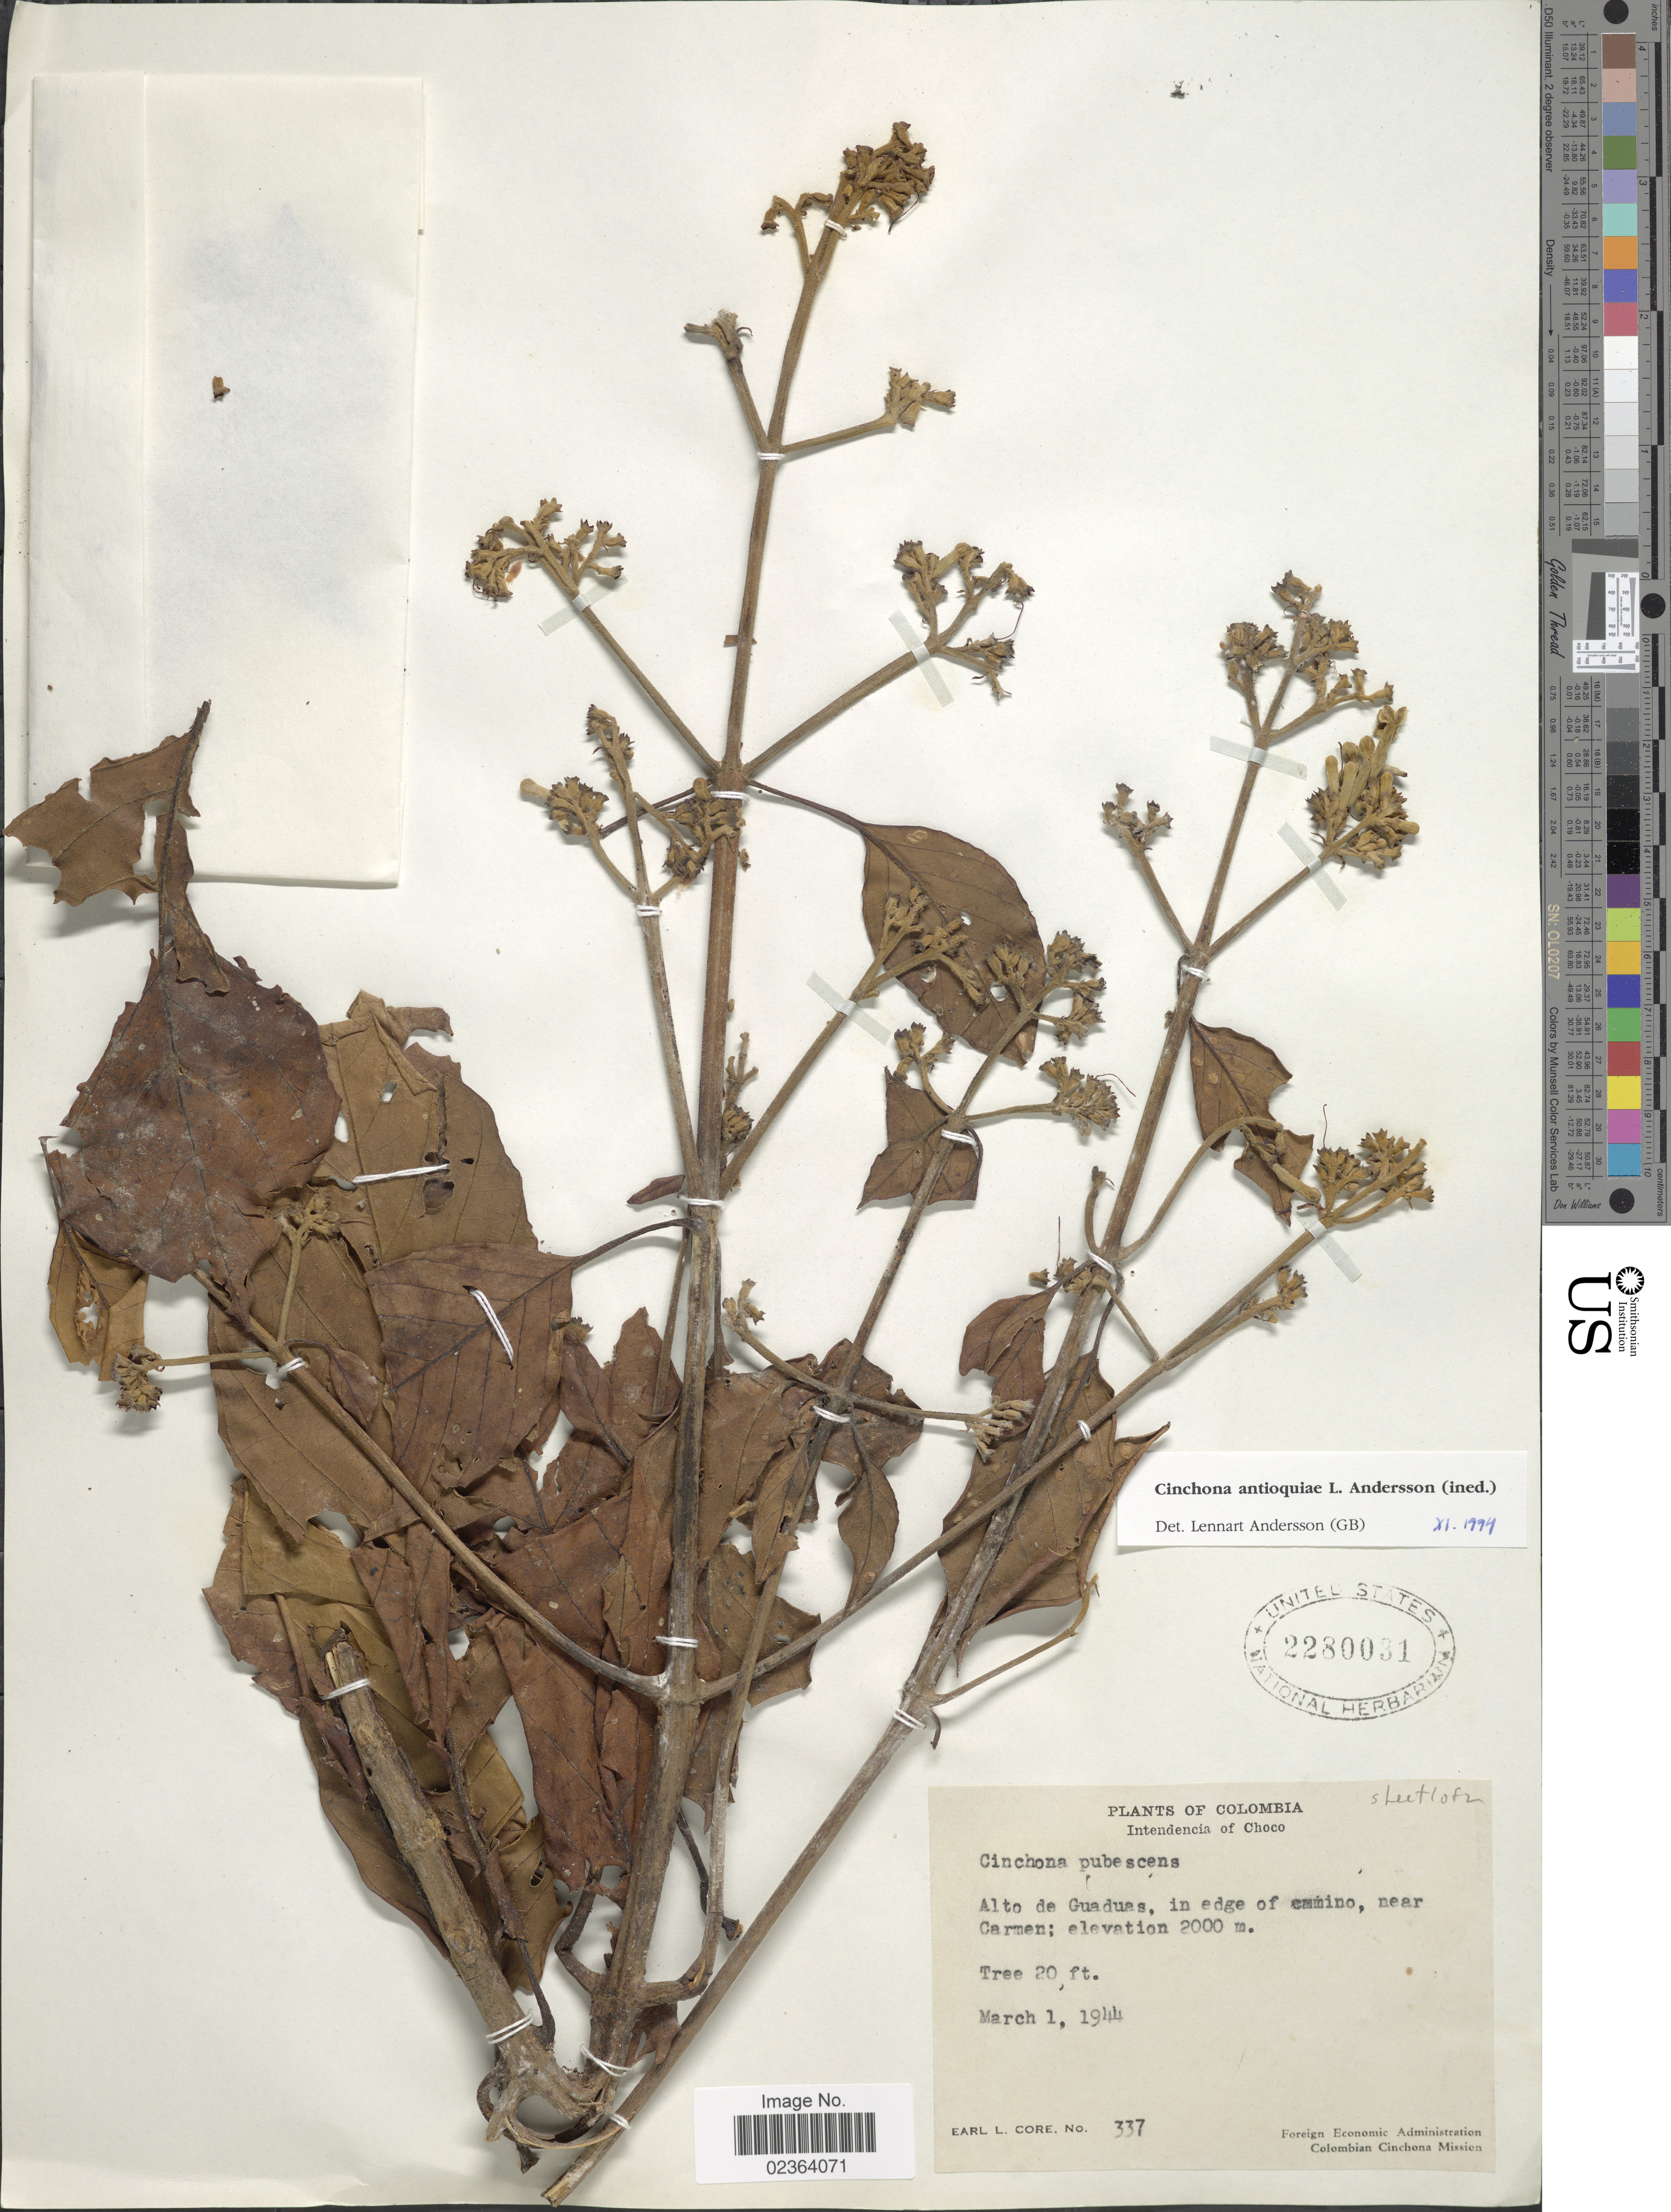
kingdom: Plantae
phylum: Tracheophyta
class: Magnoliopsida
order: Gentianales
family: Rubiaceae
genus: Cinchona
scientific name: Cinchona antioquiae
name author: L. Andersson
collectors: E. L. Core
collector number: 337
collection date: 1944-03-01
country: Colombia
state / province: Chocó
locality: Intendencia of Choco, Alto de Guaduas, in edge of camino, near Carmen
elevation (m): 2000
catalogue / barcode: US 2280031